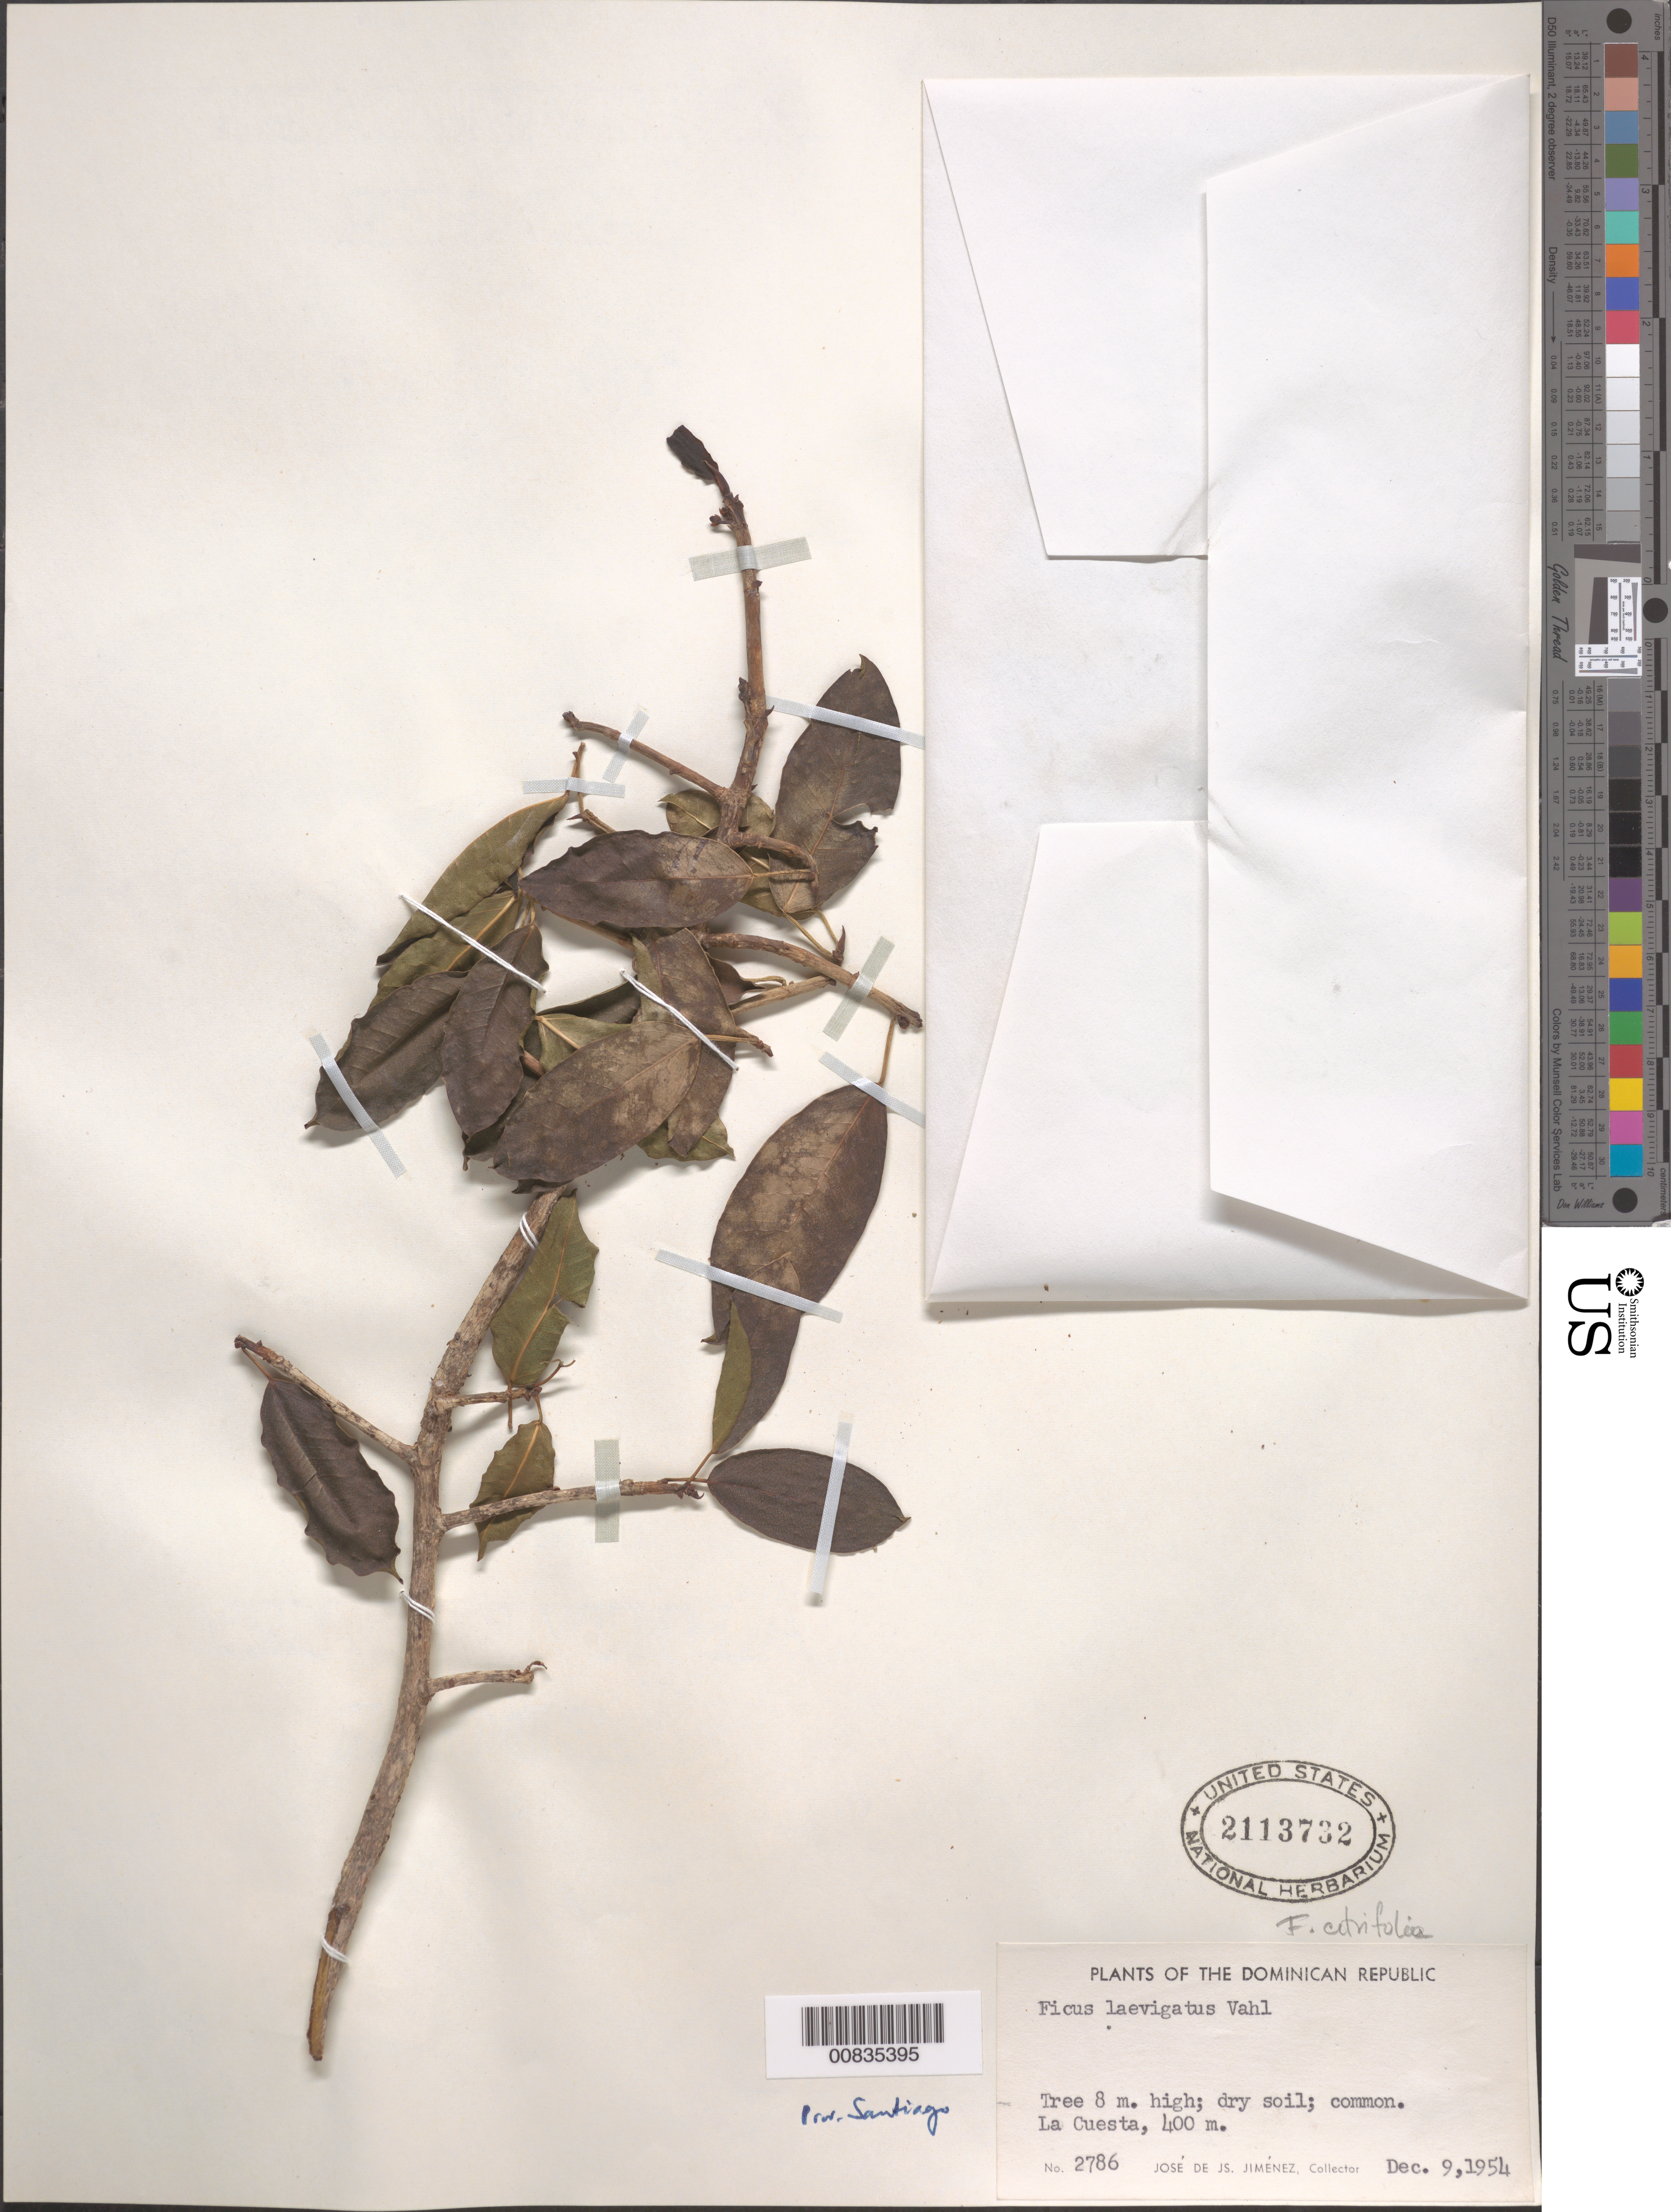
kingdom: Plantae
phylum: Tracheophyta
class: Magnoliopsida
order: Rosales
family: Moraceae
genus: Ficus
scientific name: Ficus citrifolia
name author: Mill.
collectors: J. J. Jiménez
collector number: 2786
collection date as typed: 09 Dec 1954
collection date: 1954-12-09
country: Dominican Republic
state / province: Santiago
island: Hispaniola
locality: La Cuesta.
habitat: Dry soil.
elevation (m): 400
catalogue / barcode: US 2113732